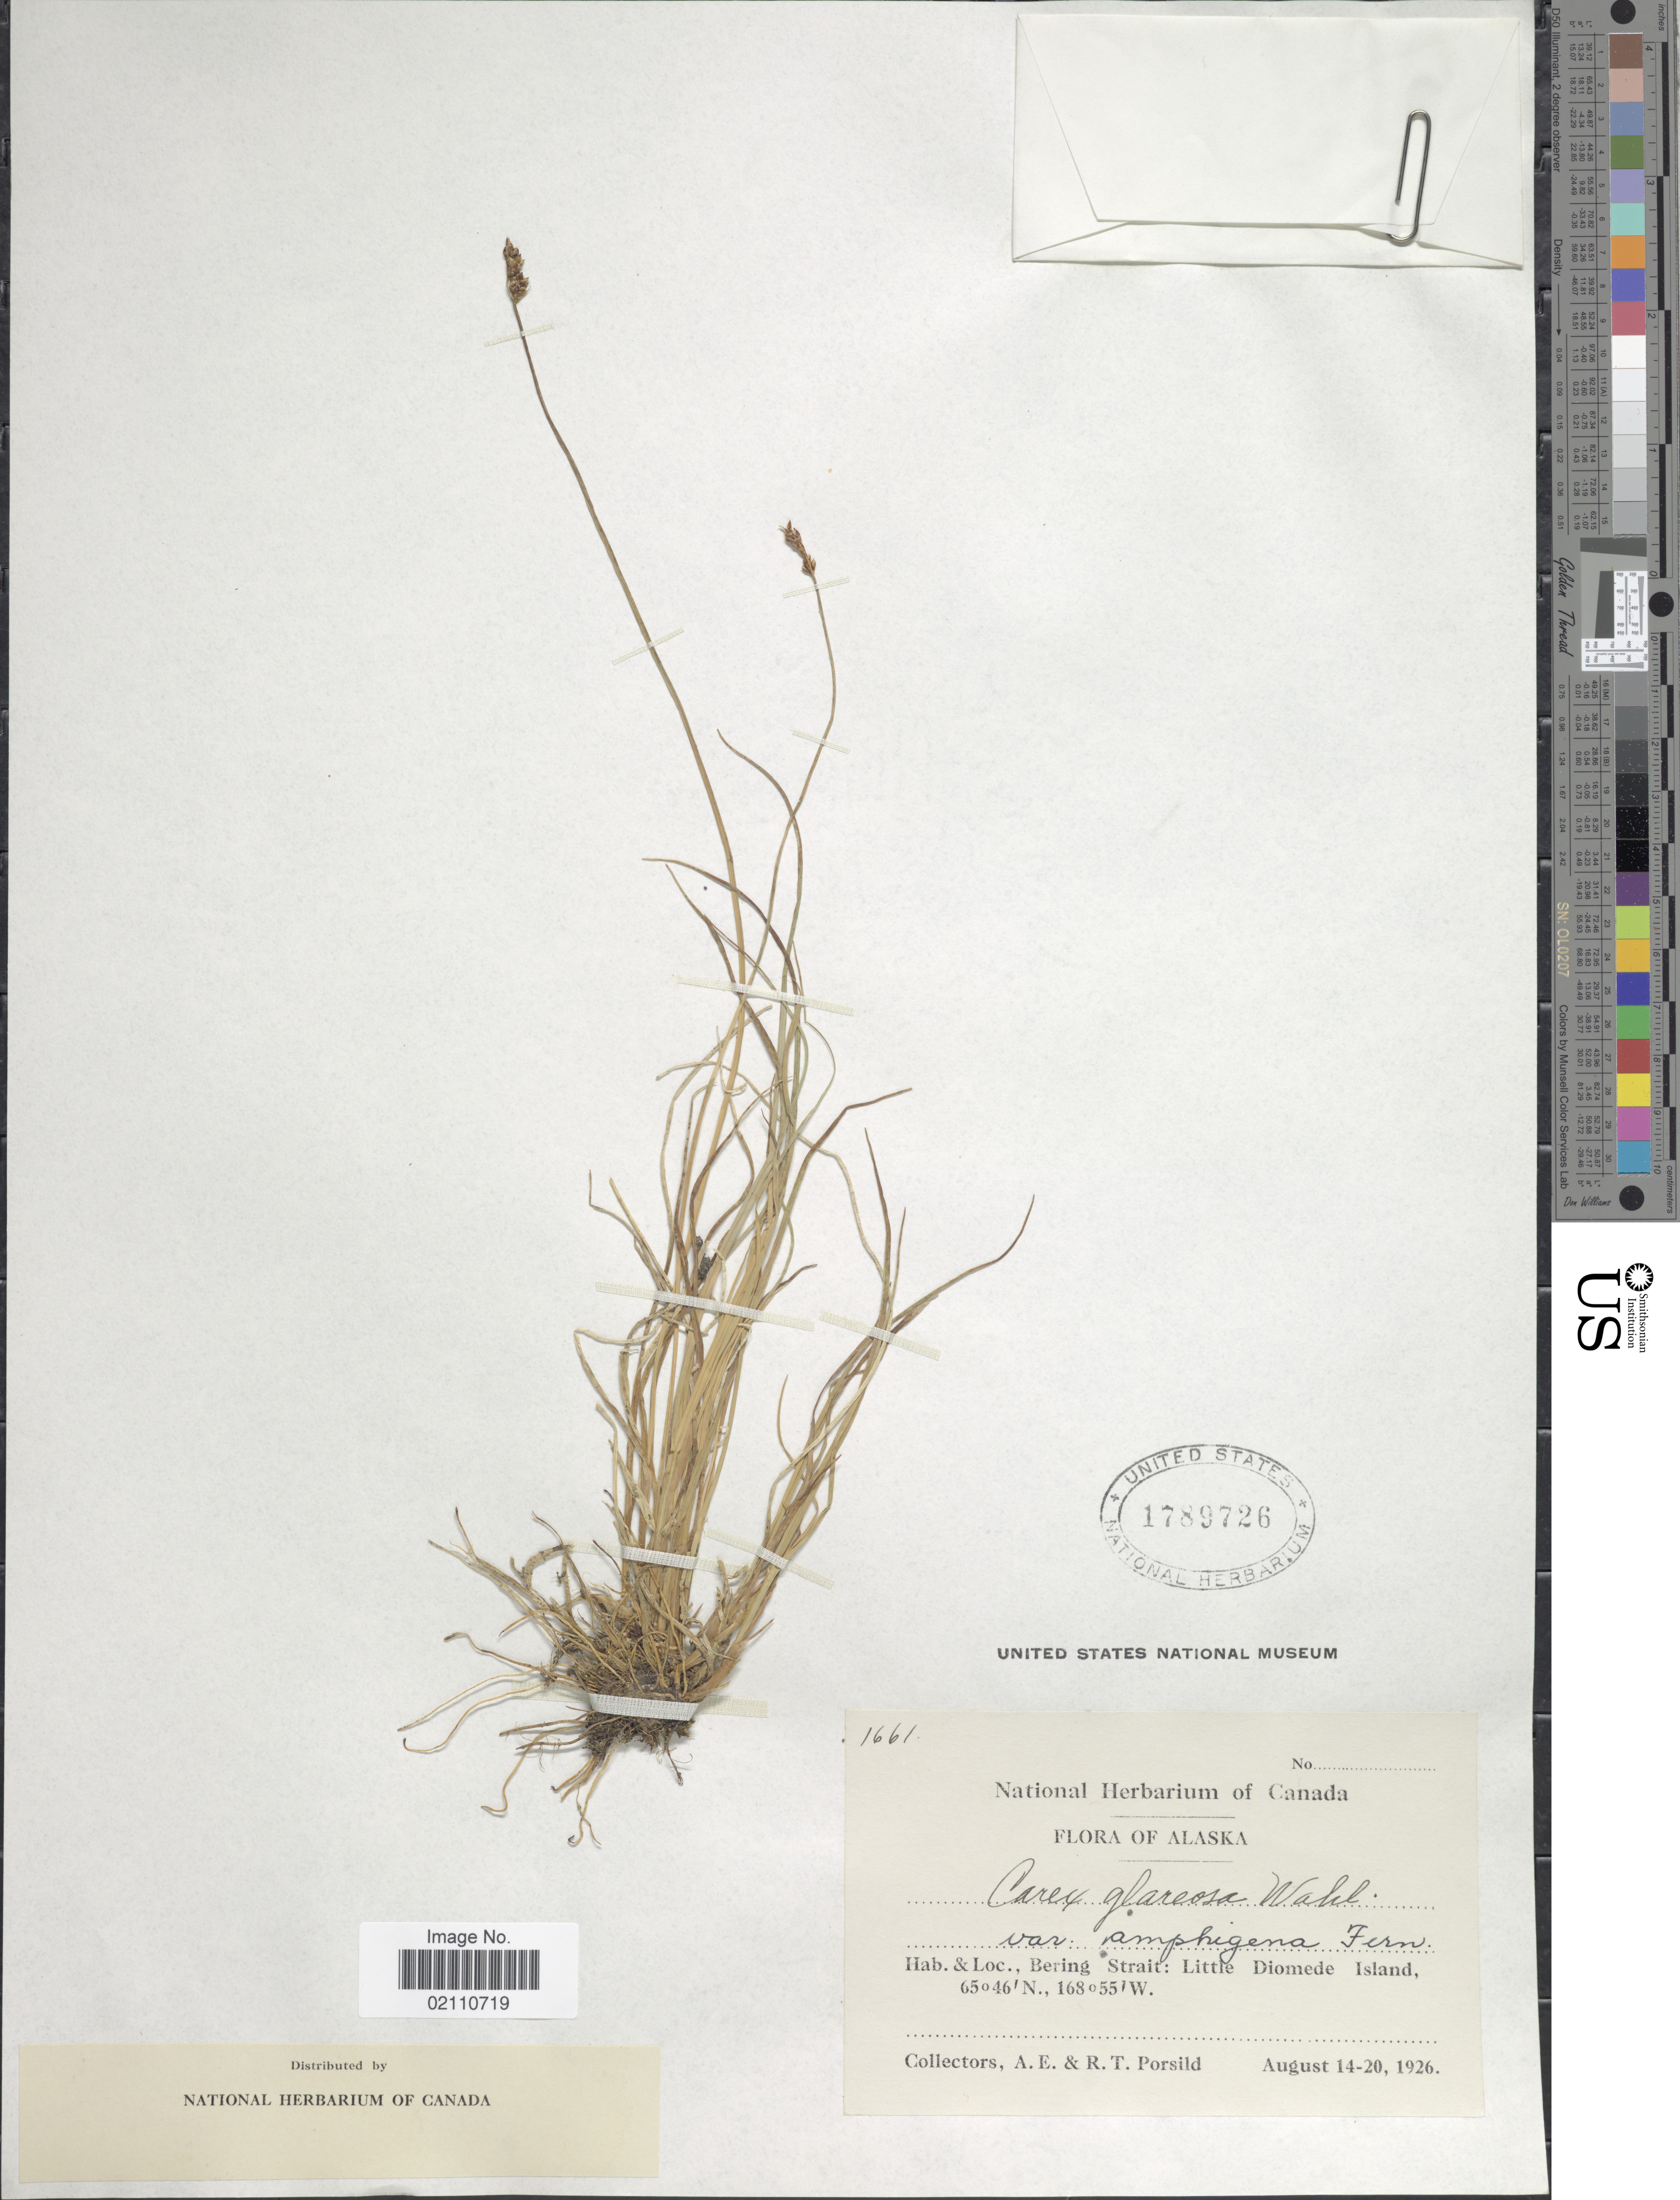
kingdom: Plantae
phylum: Tracheophyta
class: Liliopsida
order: Poales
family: Cyperaceae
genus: Carex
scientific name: Carex glareosa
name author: Schkuhr ex Wahlenb.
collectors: A. E. Porsild & R. T. Porsild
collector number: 1661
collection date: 1926-08-14/1926-08-20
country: United States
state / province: Alaska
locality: Bering Strait: Little Diomede Island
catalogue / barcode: US 1789726